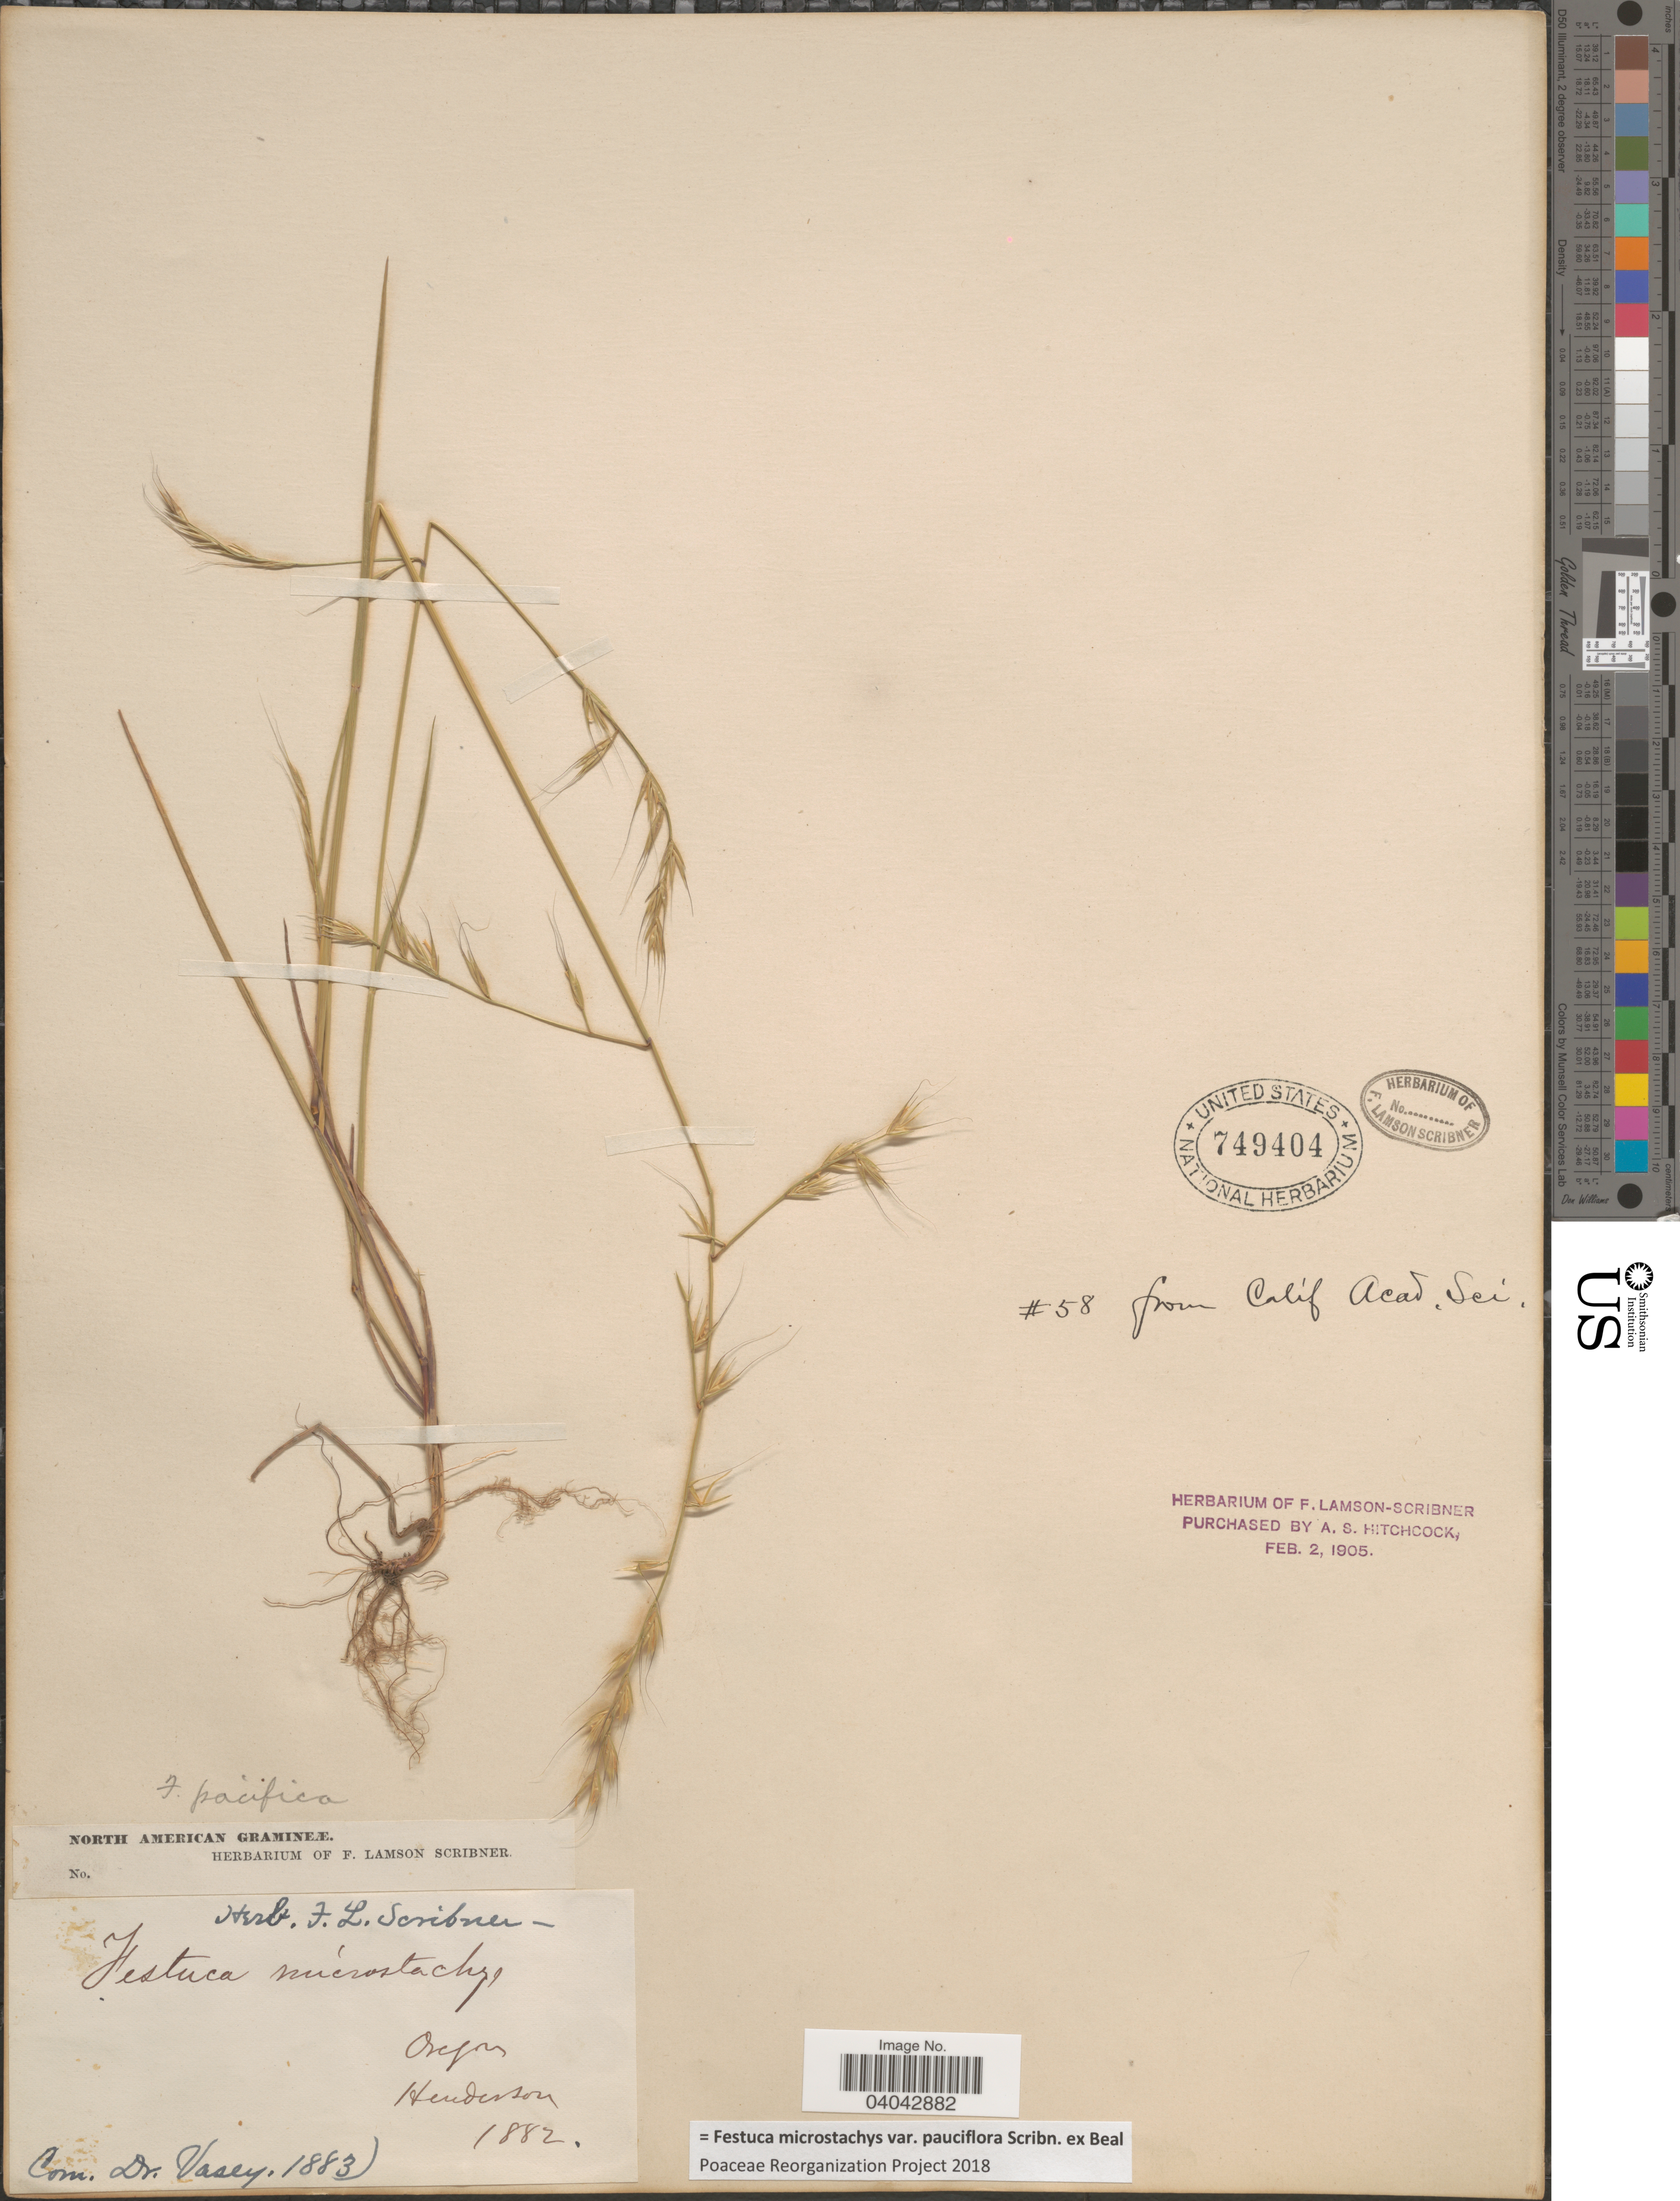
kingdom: Plantae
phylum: Tracheophyta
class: Liliopsida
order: Poales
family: Poaceae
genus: Festuca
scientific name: Festuca microstachys var. pauciflora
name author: Scribn. ex W.J. Beal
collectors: -. Henderson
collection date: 1882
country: United States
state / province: Oregon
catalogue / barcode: US 749404